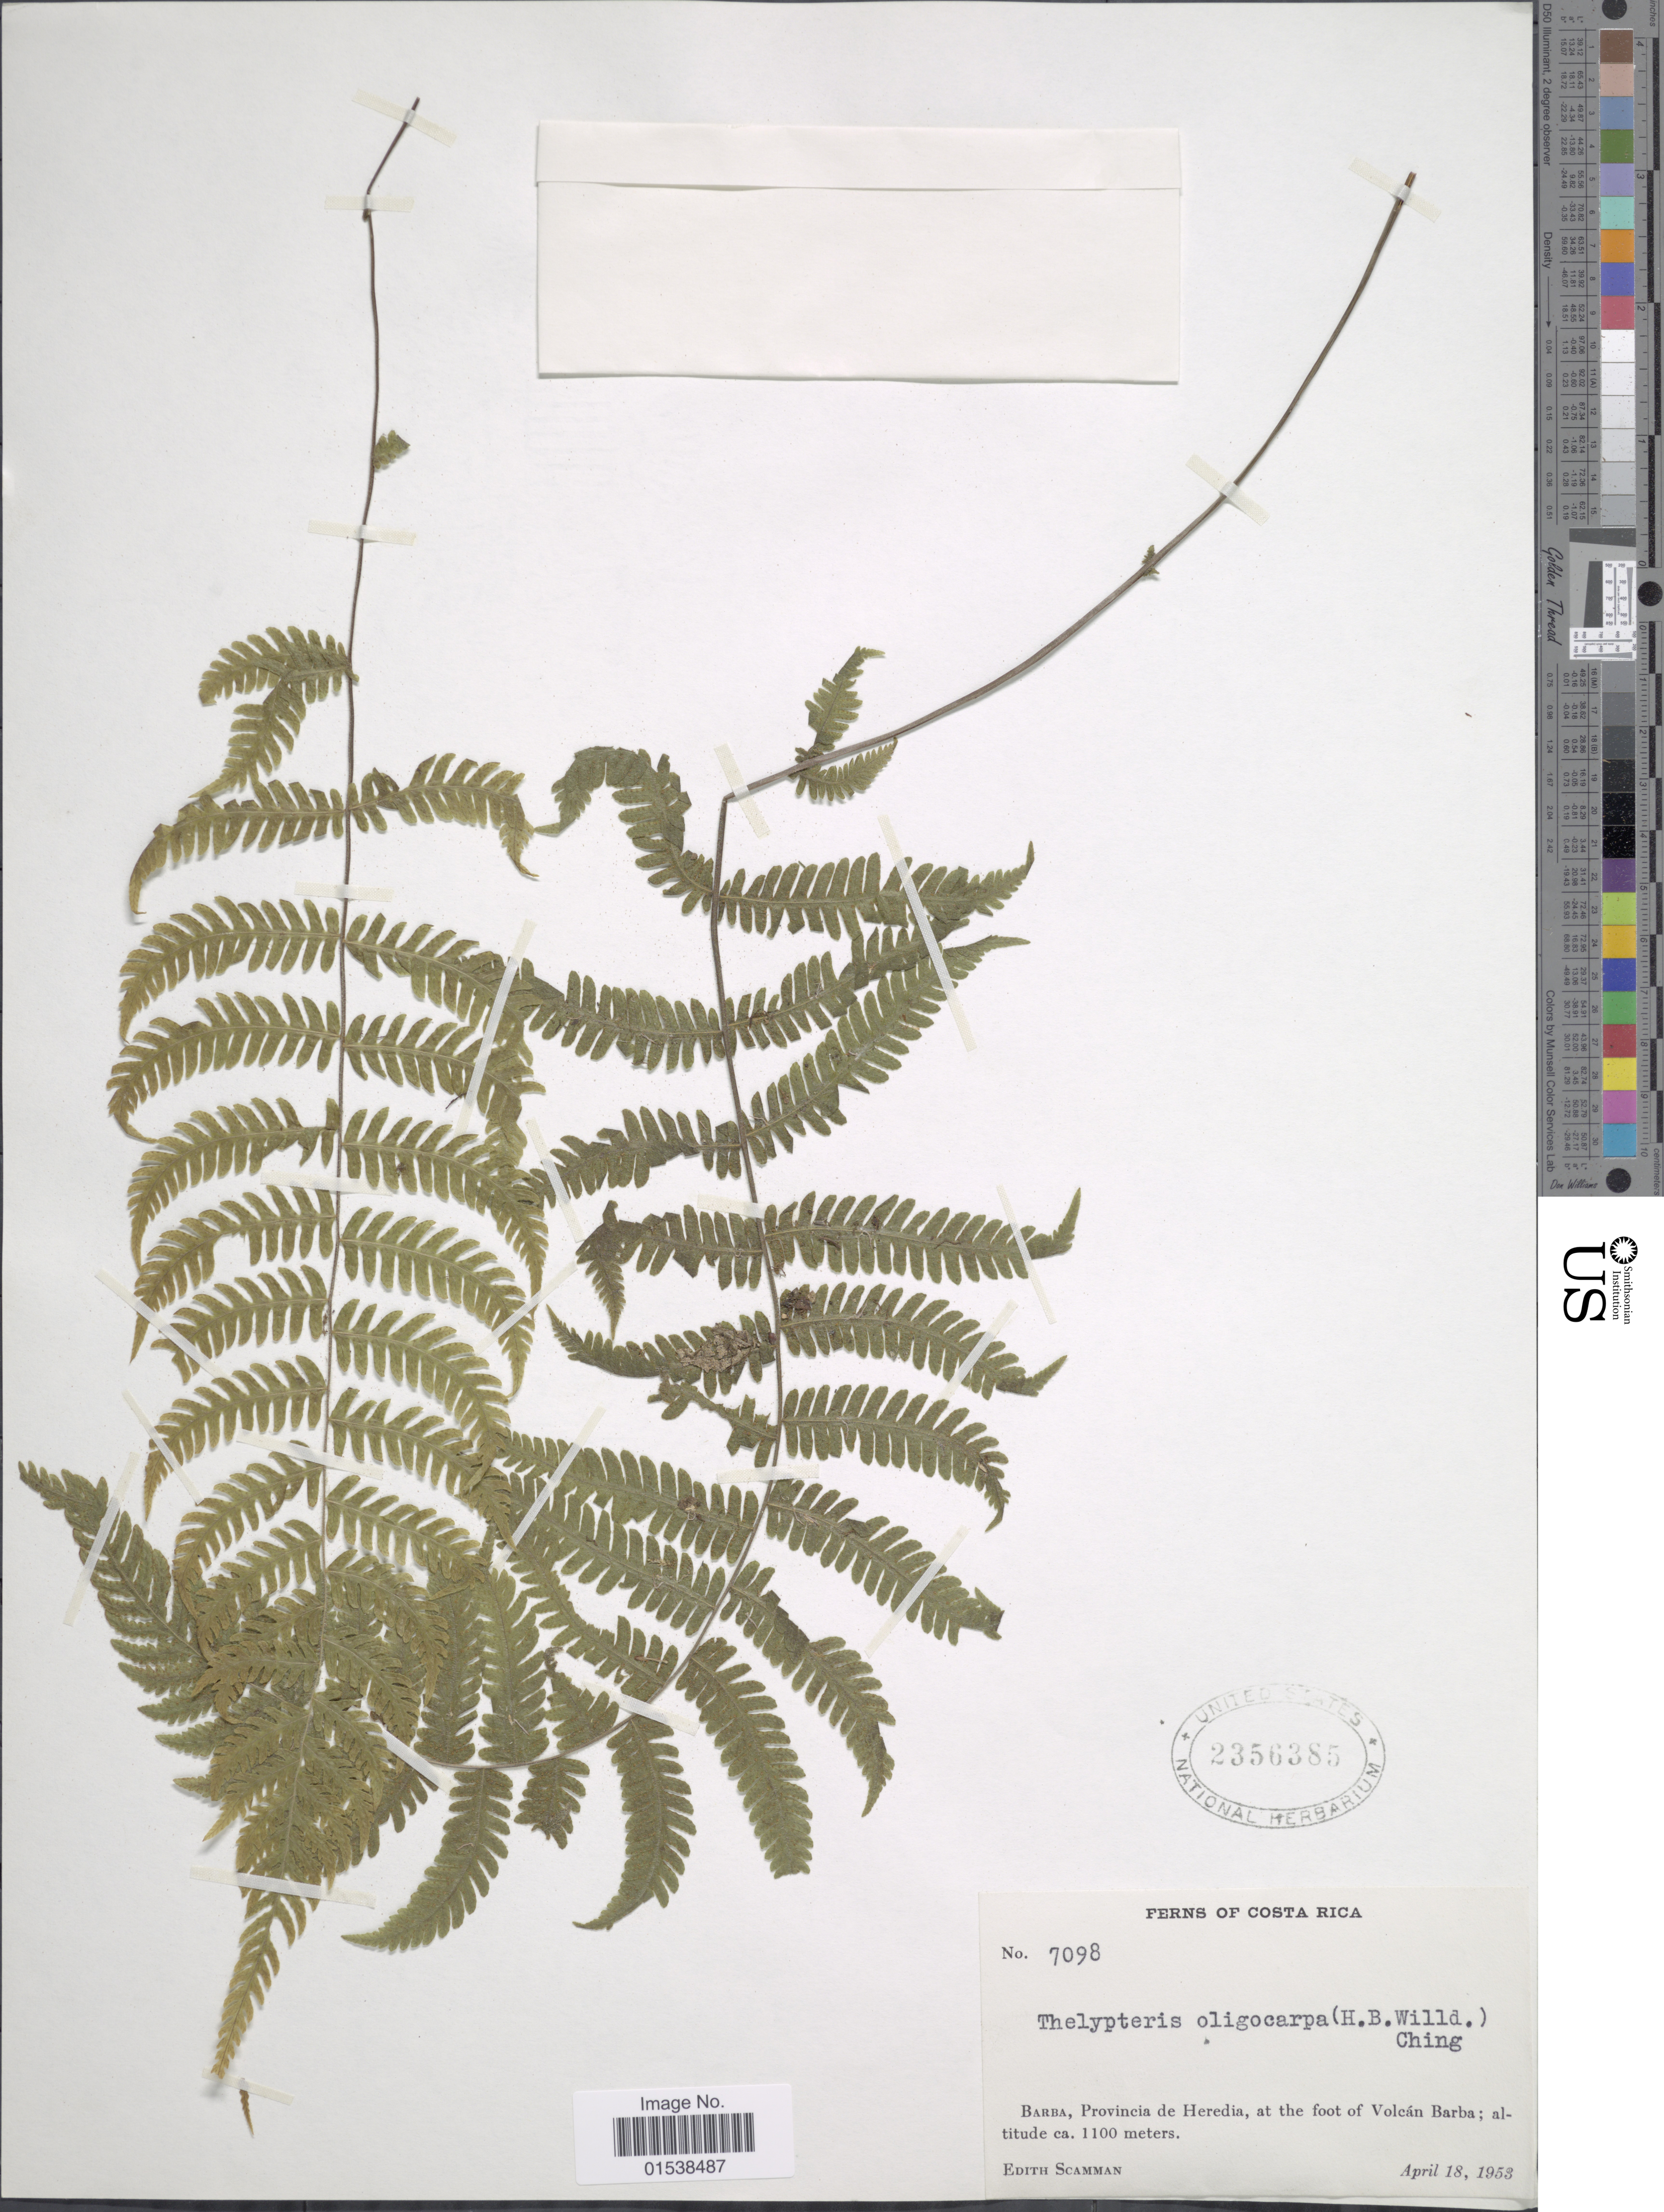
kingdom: Plantae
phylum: Tracheophyta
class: Polypodiopsida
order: Polypodiales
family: Thelypteridaceae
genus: Amauropelta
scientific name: Amauropelta oligocarpa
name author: (Humb. & Bonpl. ex Willd.) Pic. Serm.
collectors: E. Scamman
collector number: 7098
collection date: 1953-04-18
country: Costa Rica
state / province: Heredia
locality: Barba, Provincia de Heredia, at the foot of Volcan Barba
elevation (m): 1100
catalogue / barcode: US 2356385